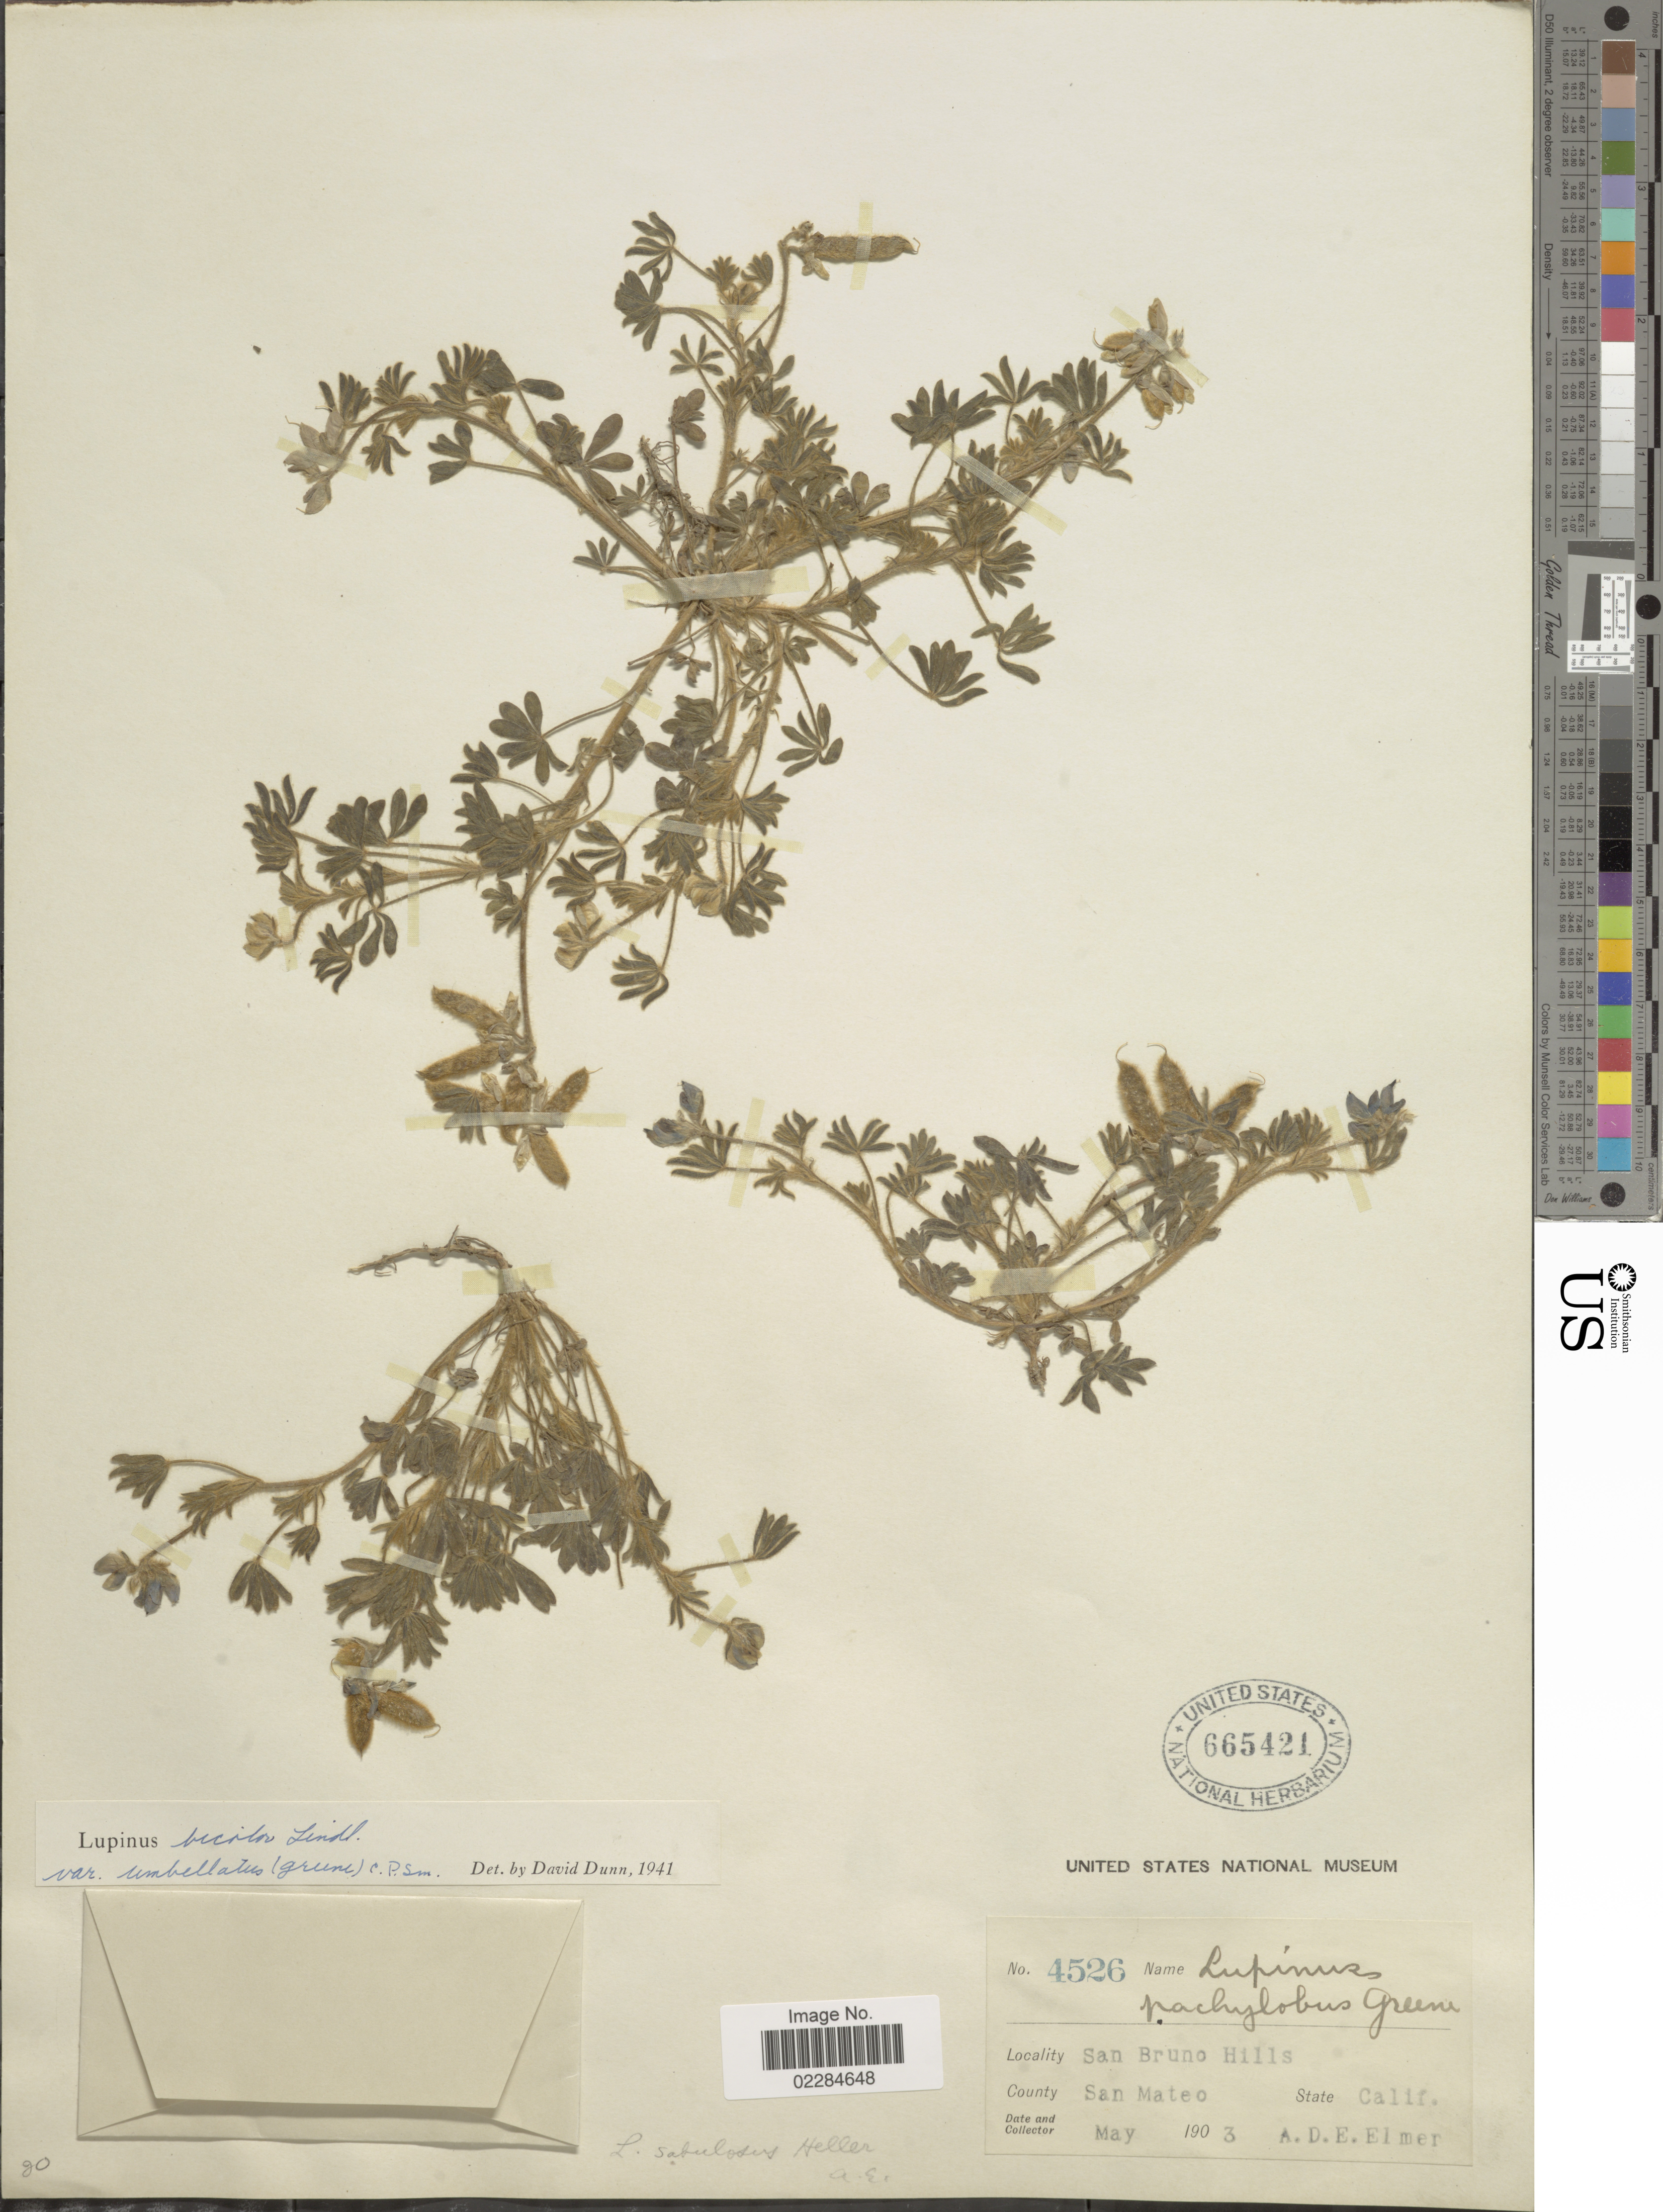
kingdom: Plantae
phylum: Tracheophyta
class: Magnoliopsida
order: Fabales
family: Fabaceae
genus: Lupinus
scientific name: Lupinus bicolor var. umbellatus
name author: (Greene) C.P. Sm.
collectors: A. D. E. Elmer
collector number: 4526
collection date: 1903-05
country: United States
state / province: California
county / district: San Mateo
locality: San Bruno Hills. County San Mateo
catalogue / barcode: US 665421